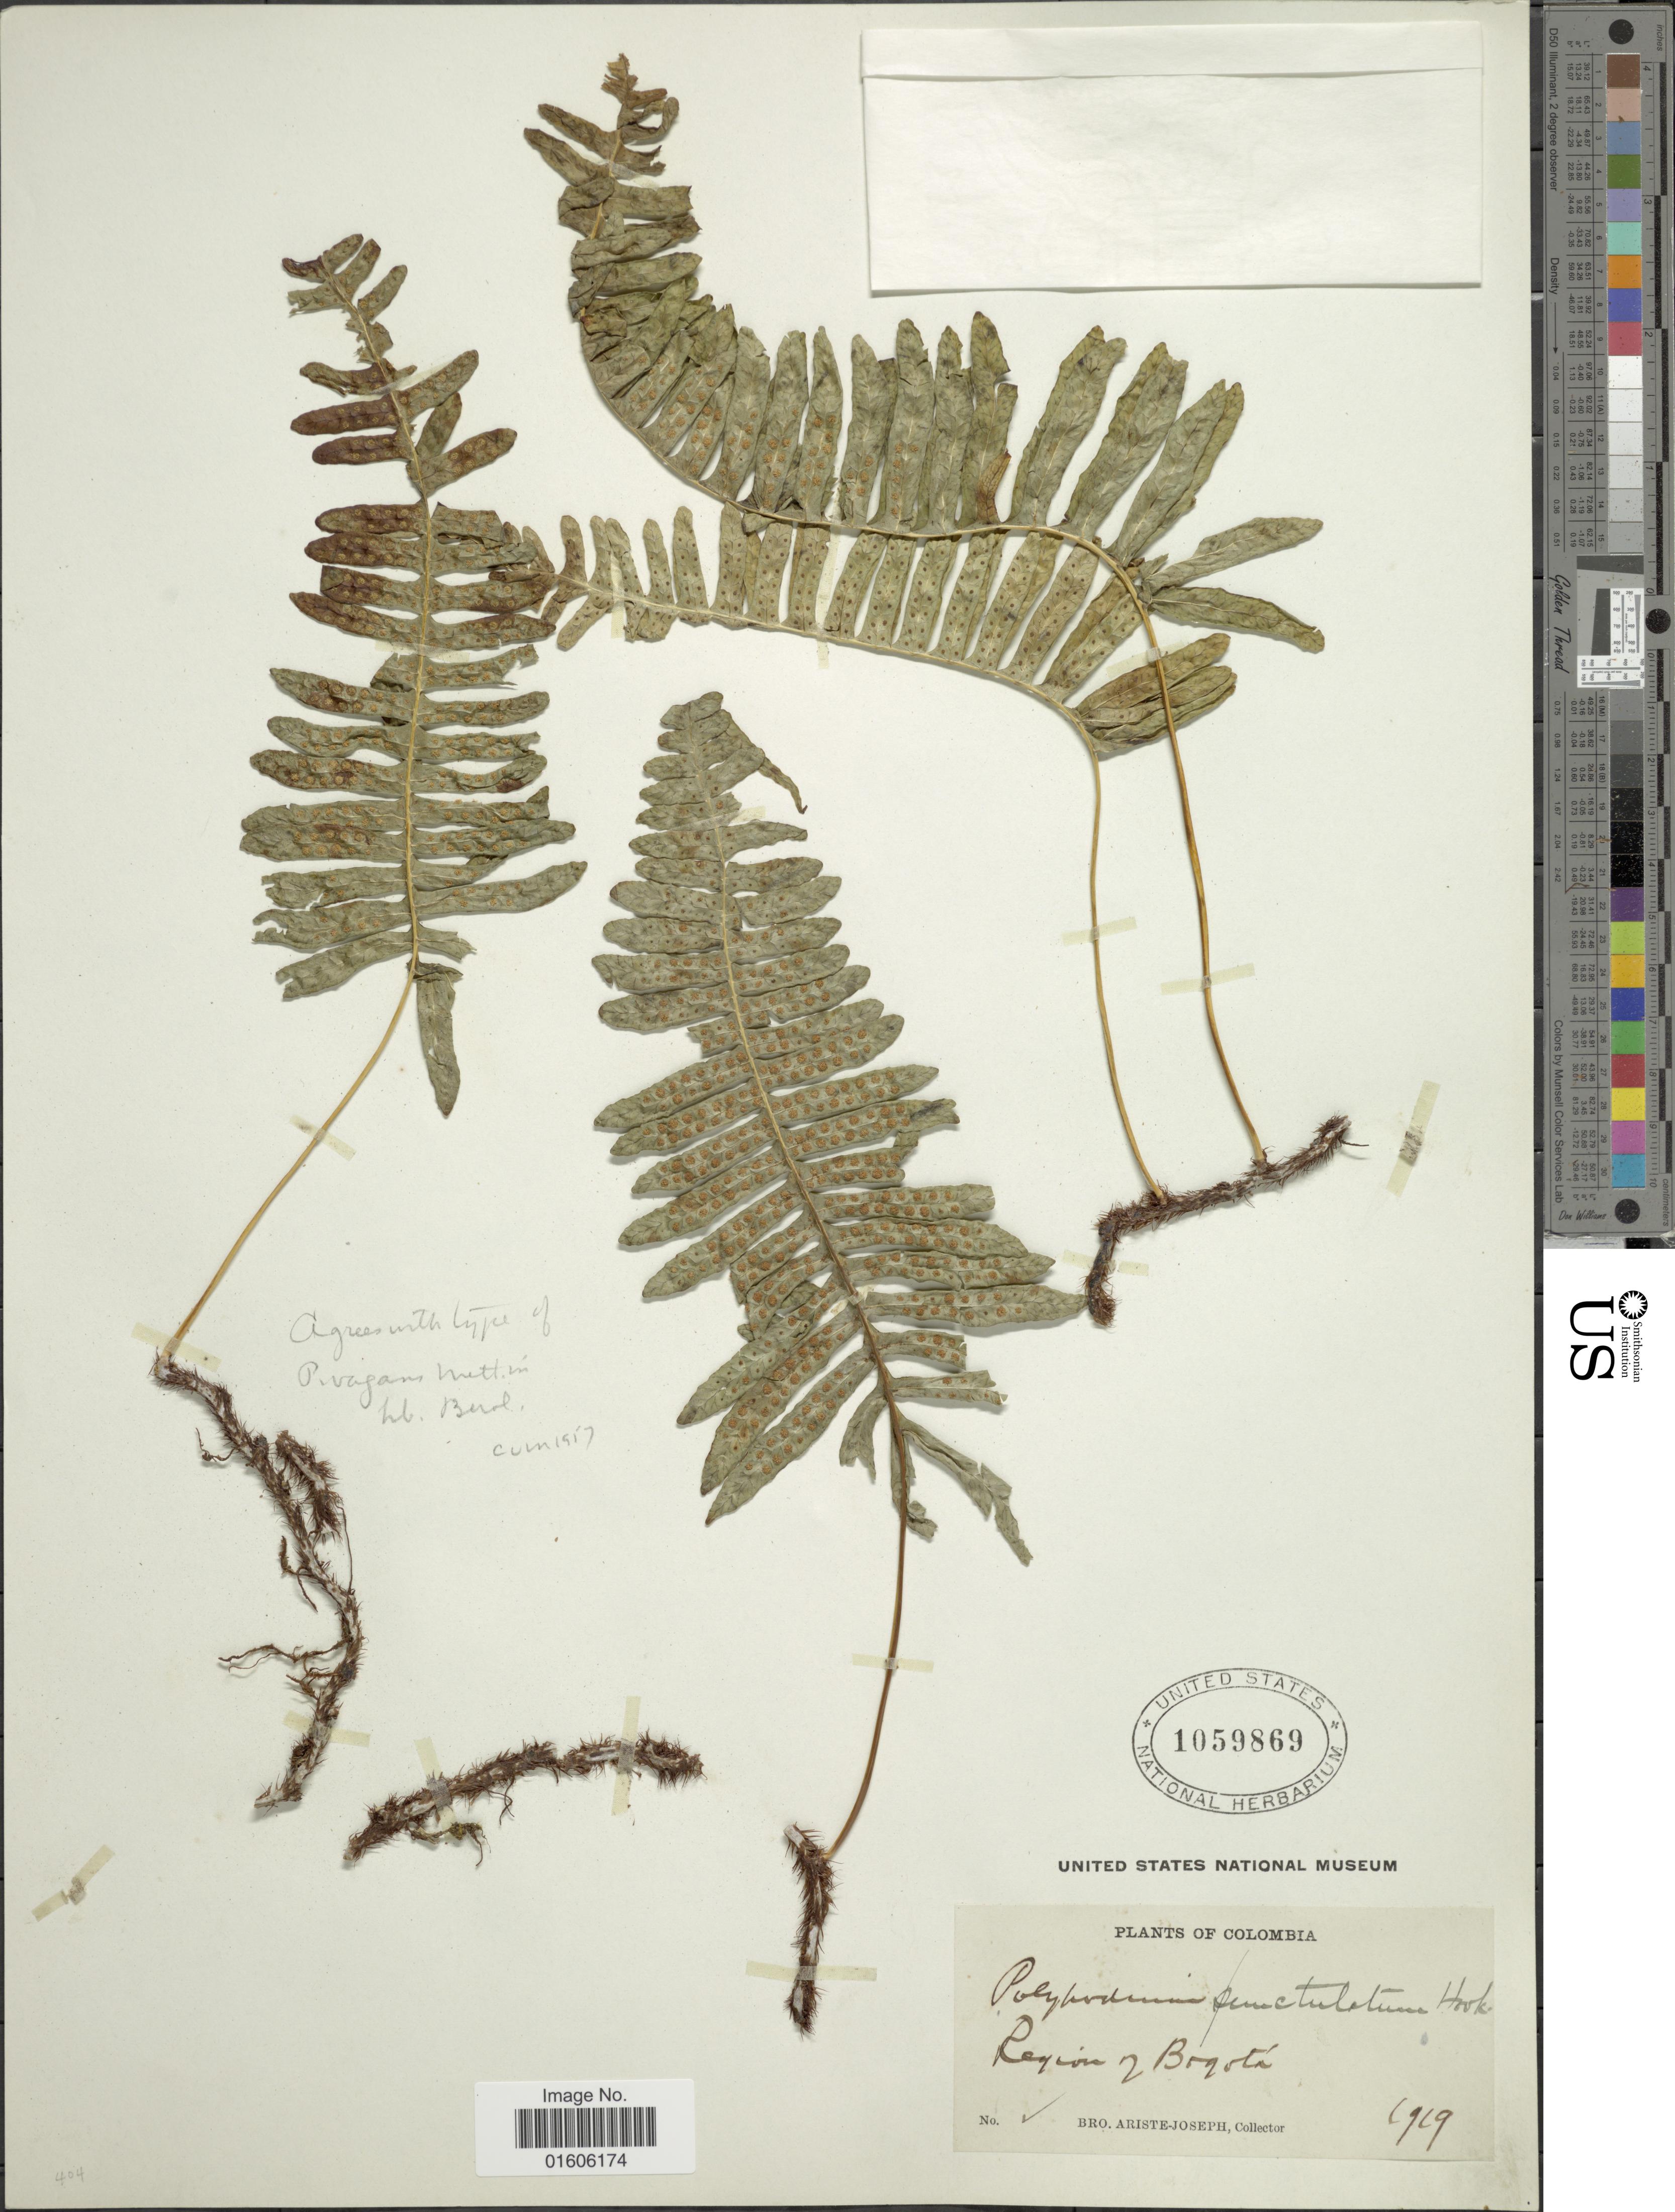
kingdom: Plantae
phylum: Tracheophyta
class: Polypodiopsida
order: Polypodiales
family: Polypodiaceae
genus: Serpocaulon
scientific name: Serpocaulon eleutherophlebium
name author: (Fée) A.R. Sm.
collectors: Bro. Ariste-Joseph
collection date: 1919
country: Colombia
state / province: Bogota D.C.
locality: Region of Bogotá.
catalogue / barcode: US 1059869